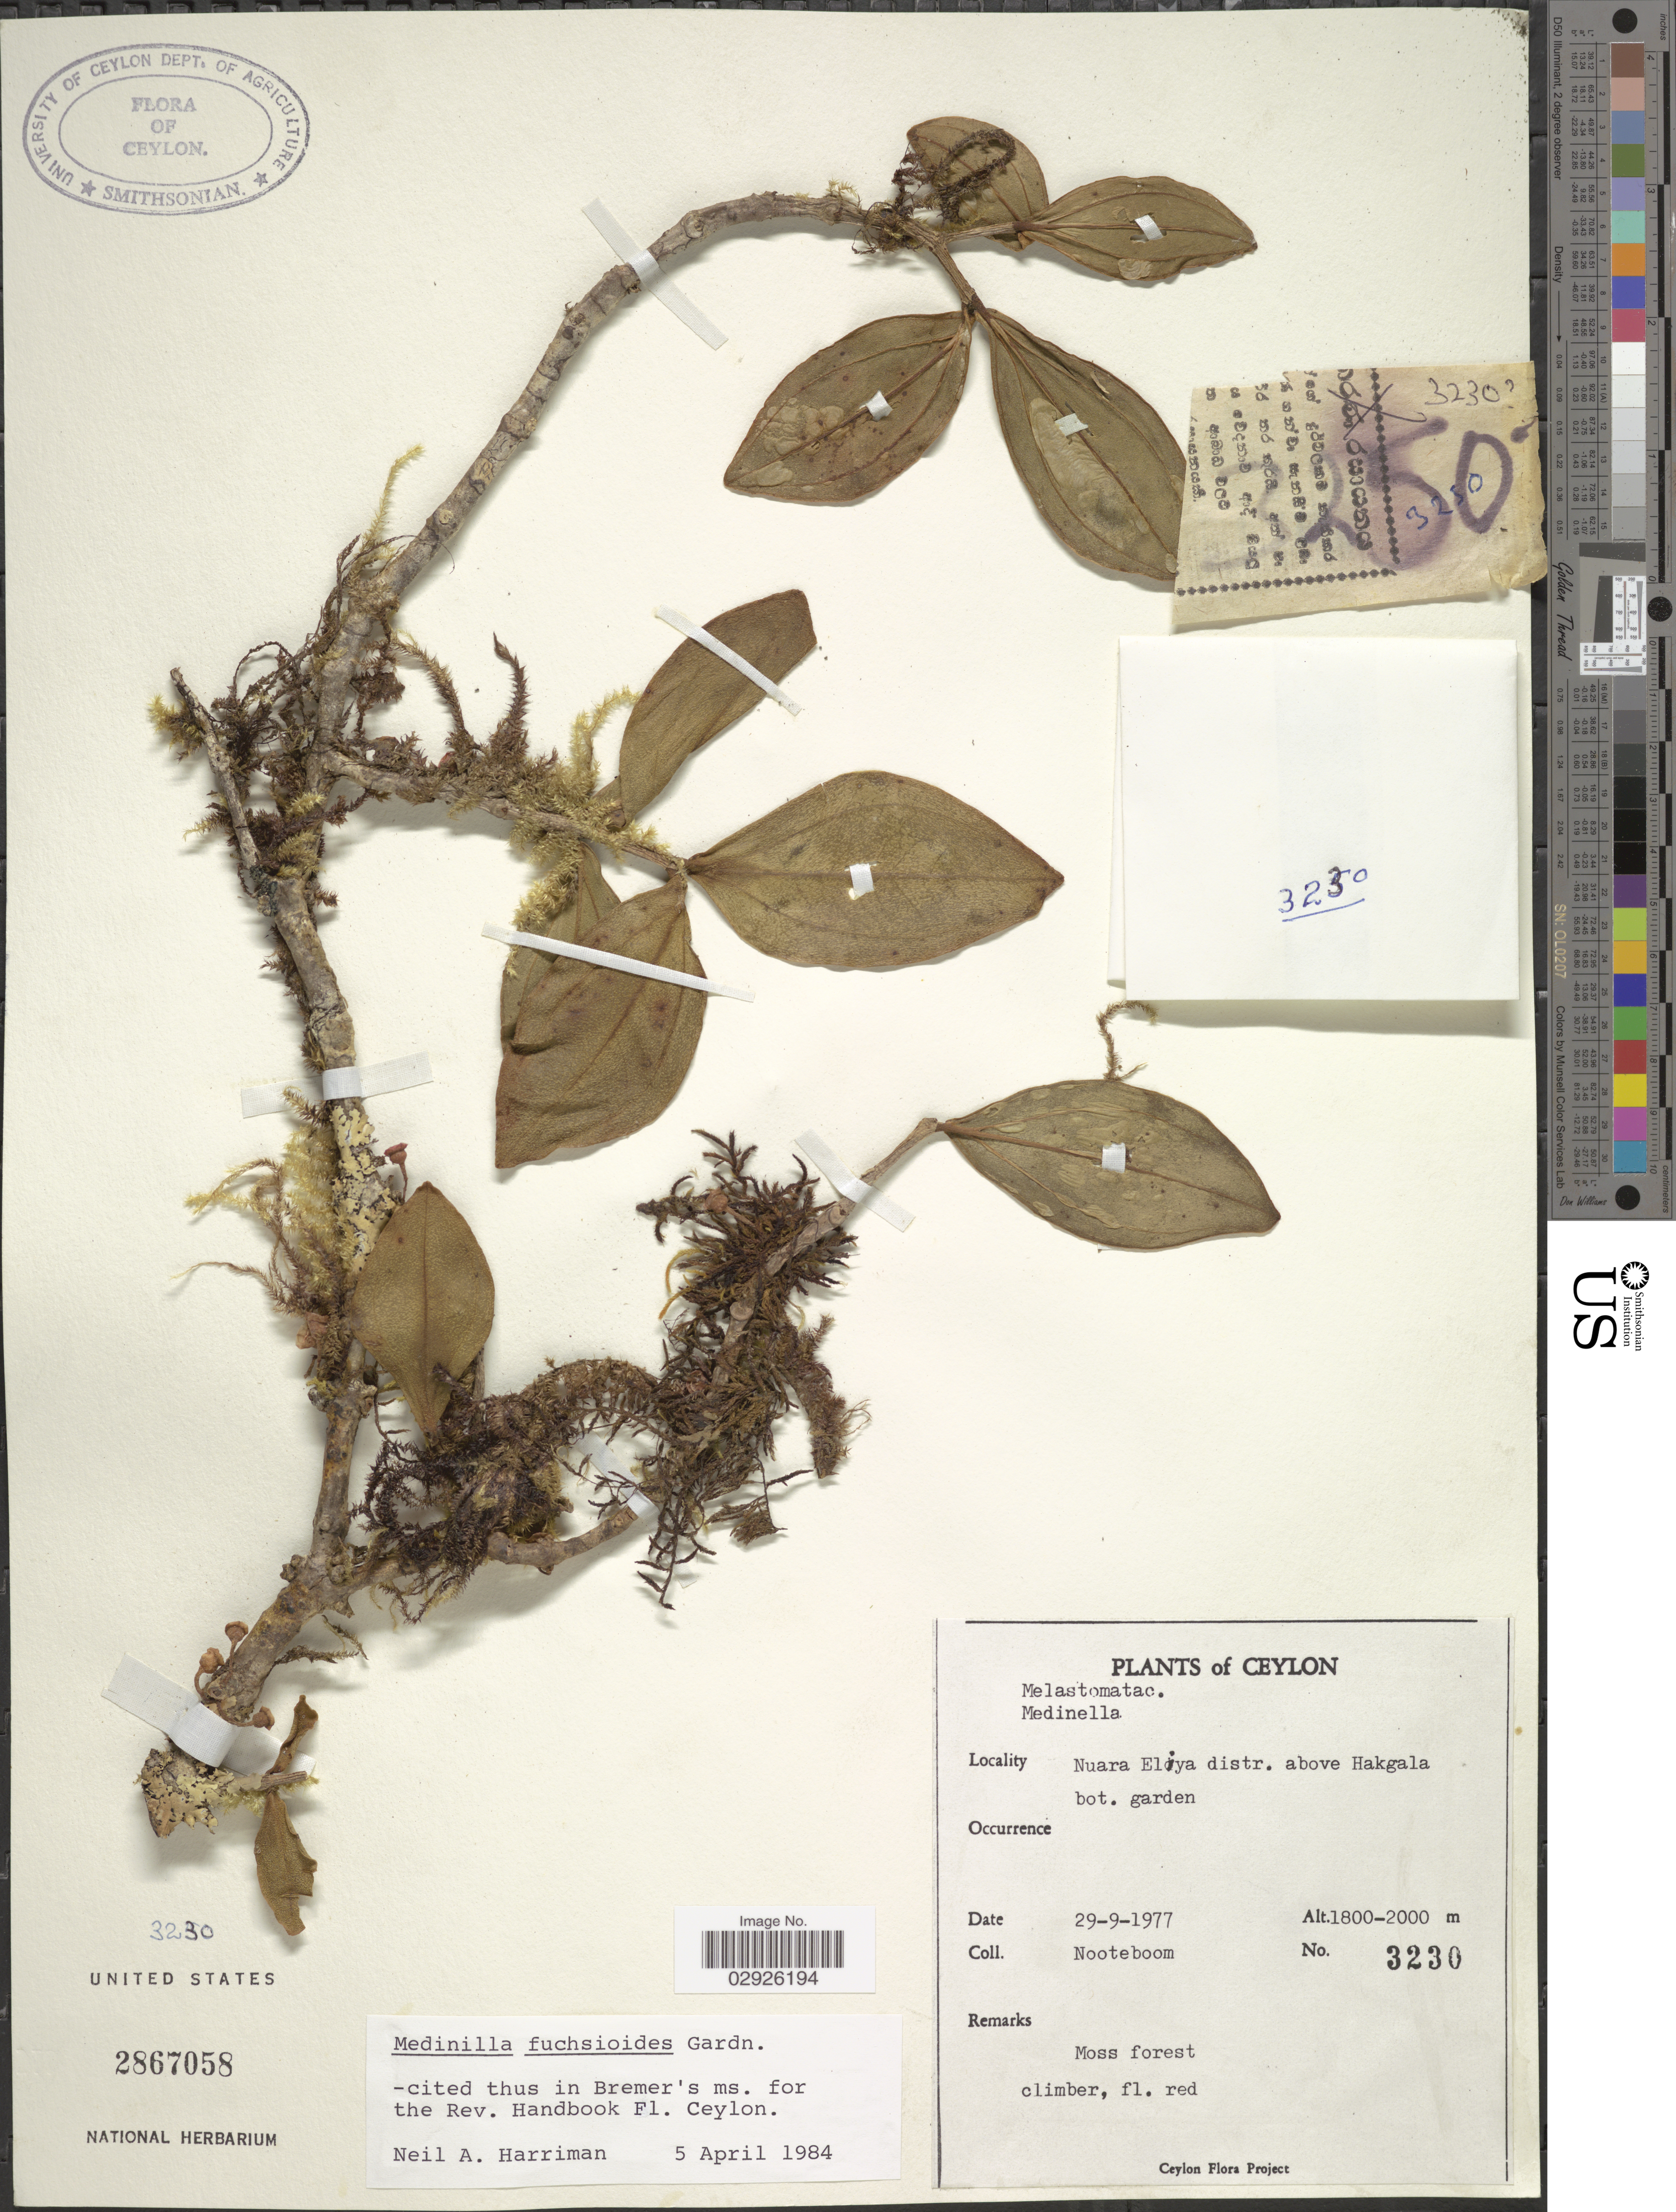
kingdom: Plantae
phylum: Tracheophyta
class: Magnoliopsida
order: Myrtales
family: Melastomataceae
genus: Kendrickia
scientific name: Kendrickia walkeri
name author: Hook. f.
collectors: Nooteboom, --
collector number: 3230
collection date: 1977-09-29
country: Sri Lanka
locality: Ceylon. Nuara Eliya distr. above Hakgala bot. garden.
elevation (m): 1800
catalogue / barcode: US 2867058